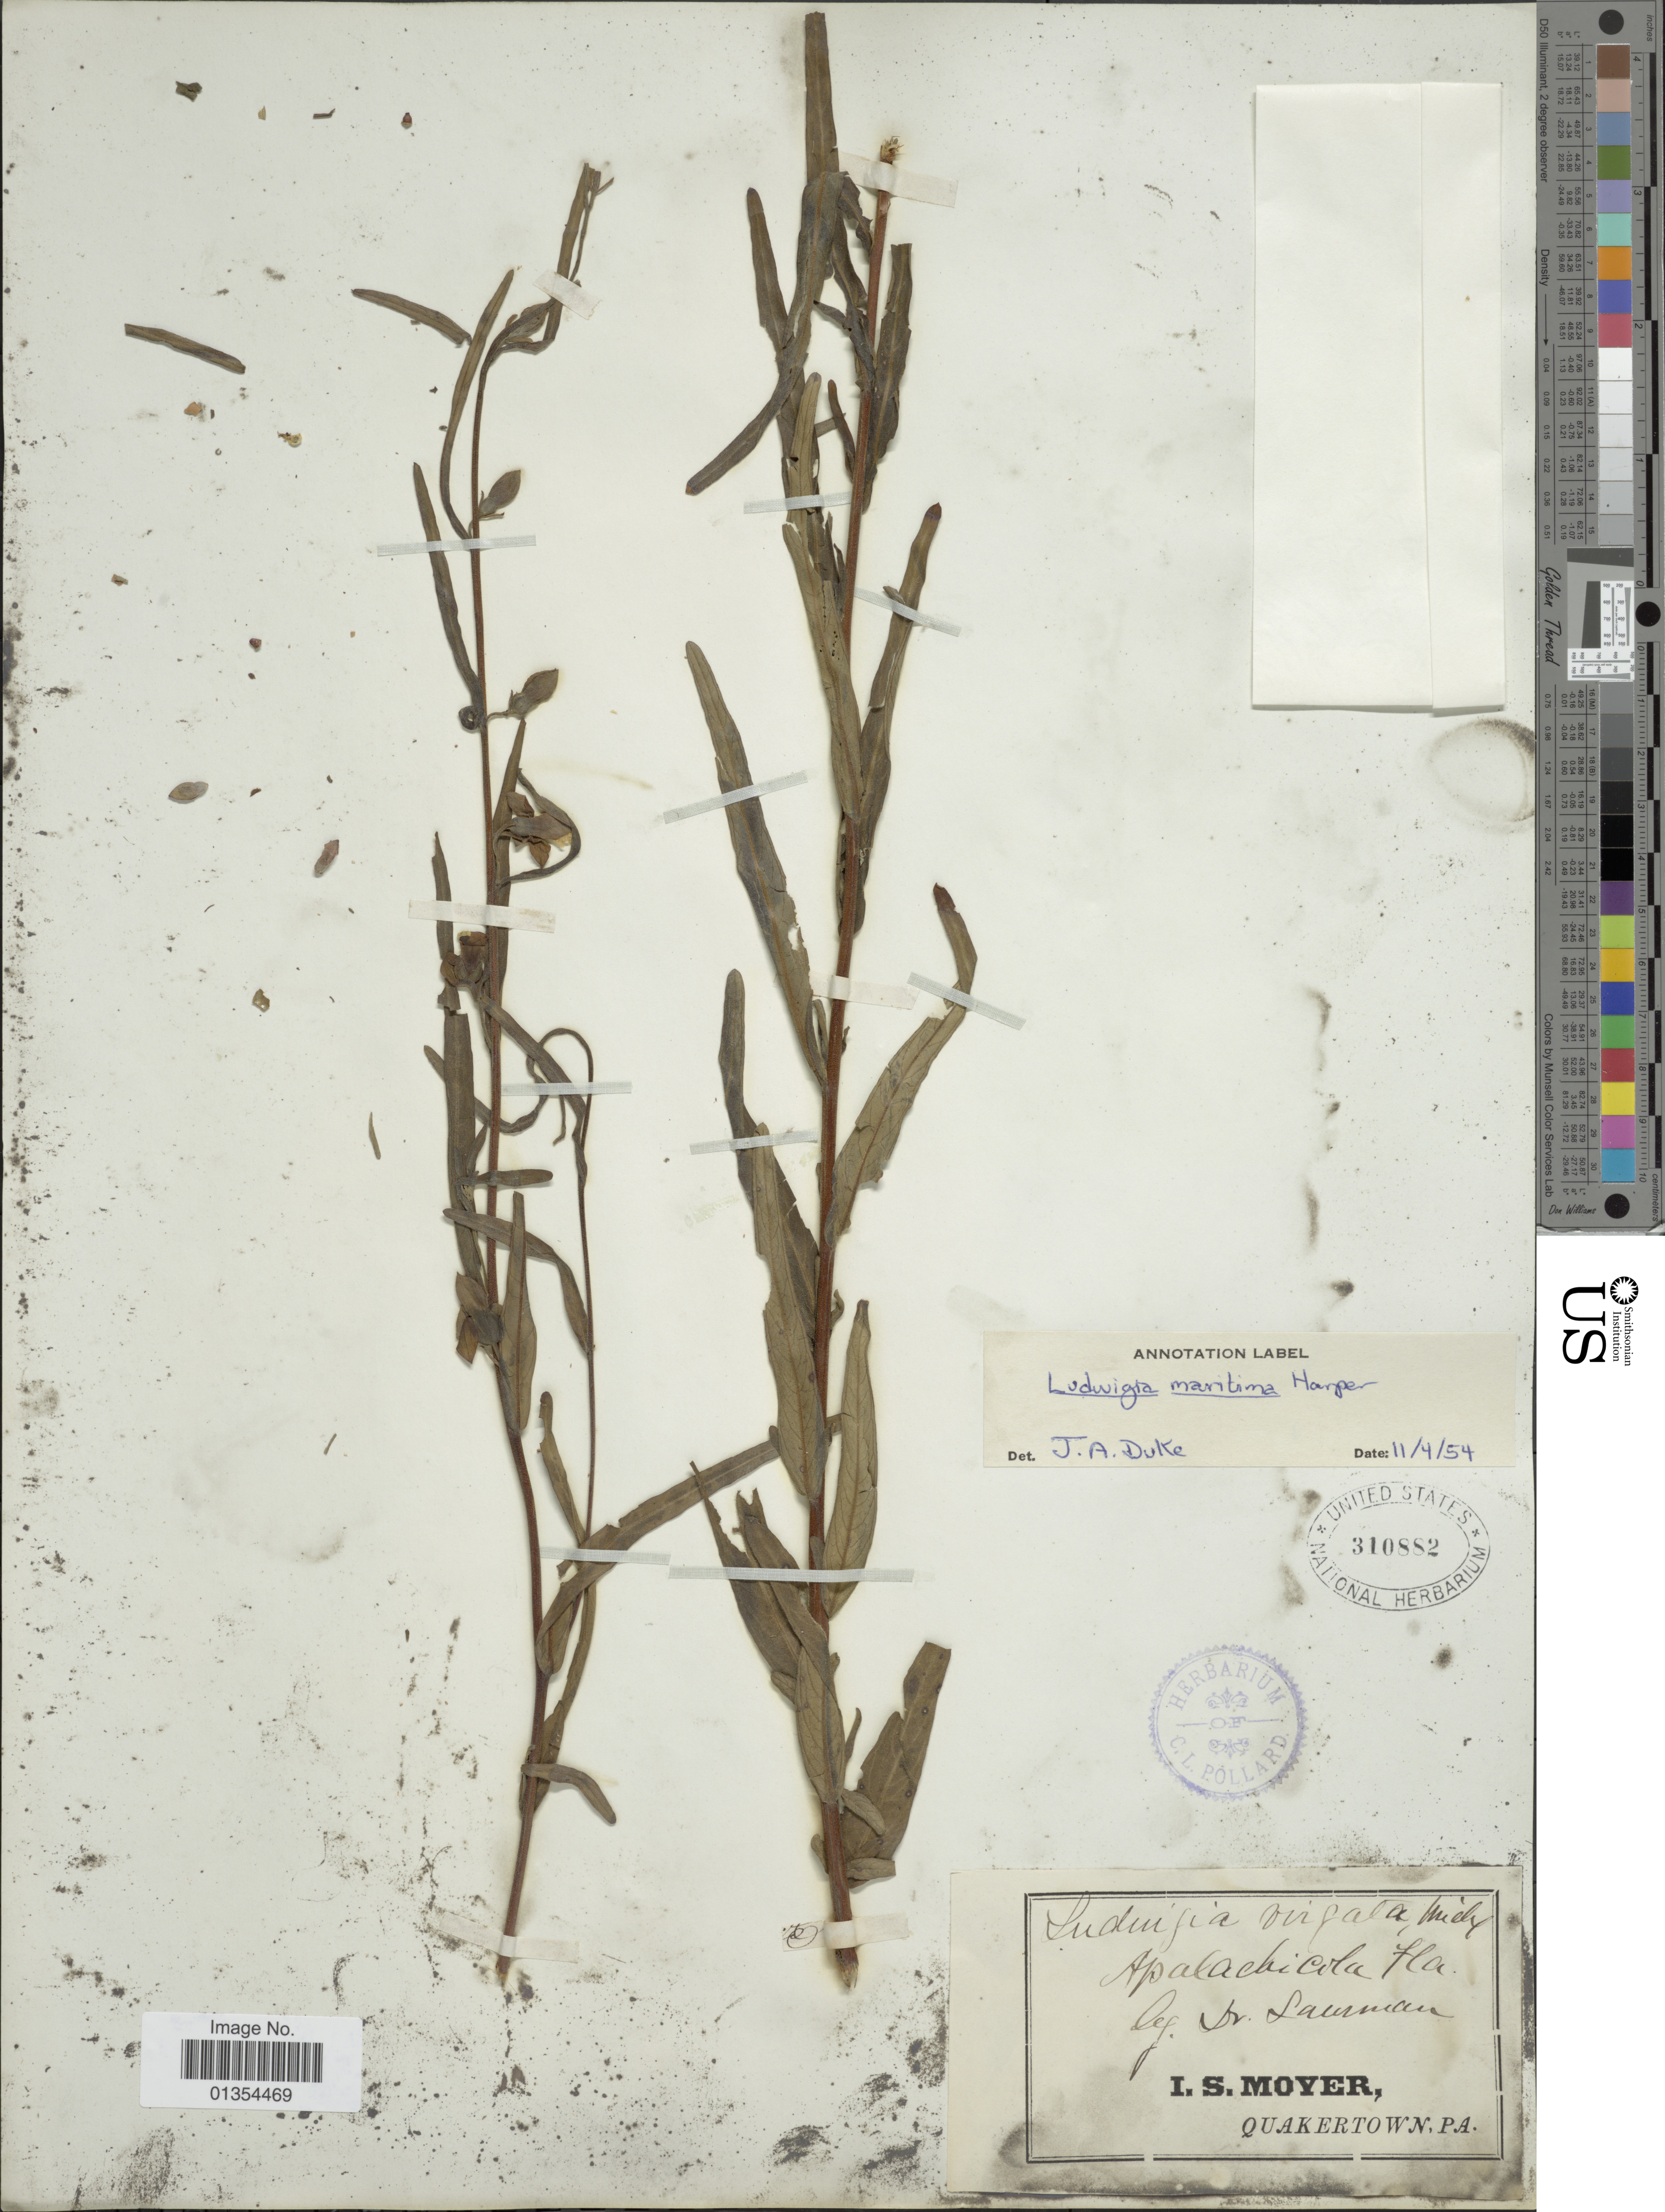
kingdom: Plantae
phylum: Tracheophyta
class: Magnoliopsida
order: Myrtales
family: Onagraceae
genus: Ludwigia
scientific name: Ludwigia maritima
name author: R.M. Harper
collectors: -. Saurman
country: United States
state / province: Florida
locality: Apalachicola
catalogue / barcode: US 310882